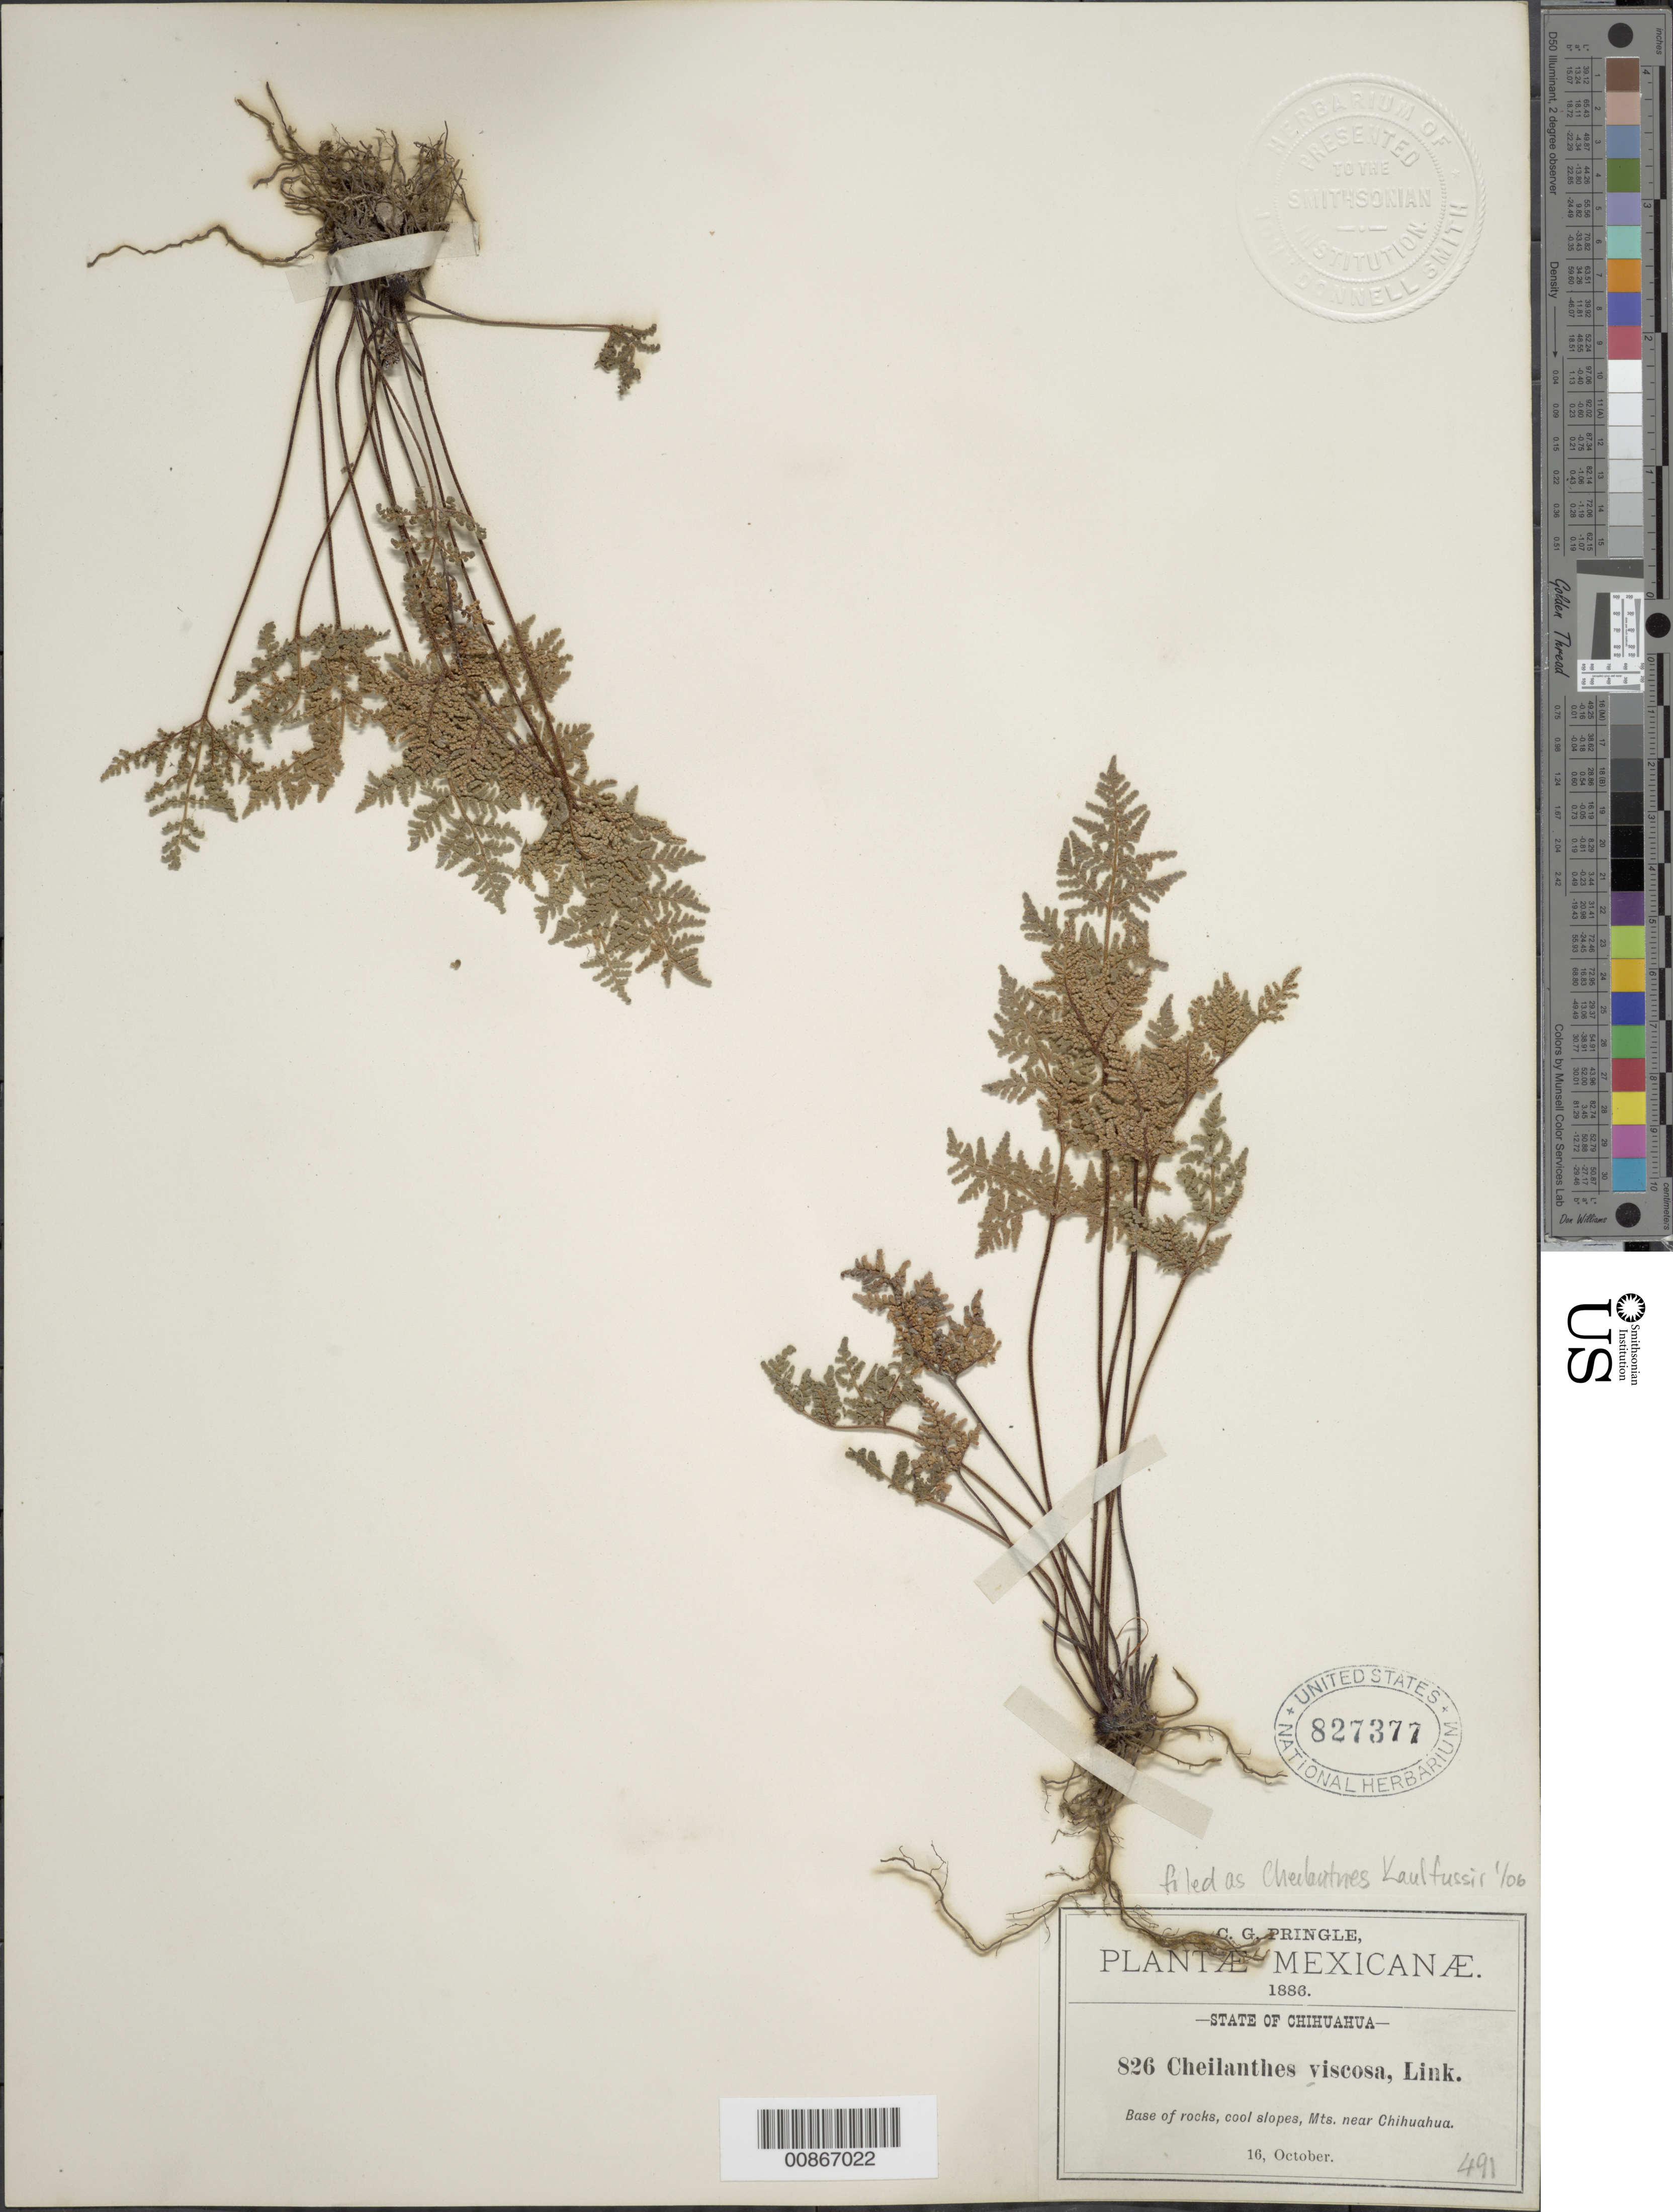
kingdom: Plantae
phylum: Tracheophyta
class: Polypodiopsida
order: Polypodiales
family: Pteridaceae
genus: Gaga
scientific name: Gaga kaulfussii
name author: (Kunze) Fay W. Li & Windham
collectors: C. G. Pringle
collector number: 826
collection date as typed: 16 Oct 1886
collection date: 1886-10-16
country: Mexico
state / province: Chihuahua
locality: Mts. Near Chihuahua.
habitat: Base of rocks, cool slopes.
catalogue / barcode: US 827377